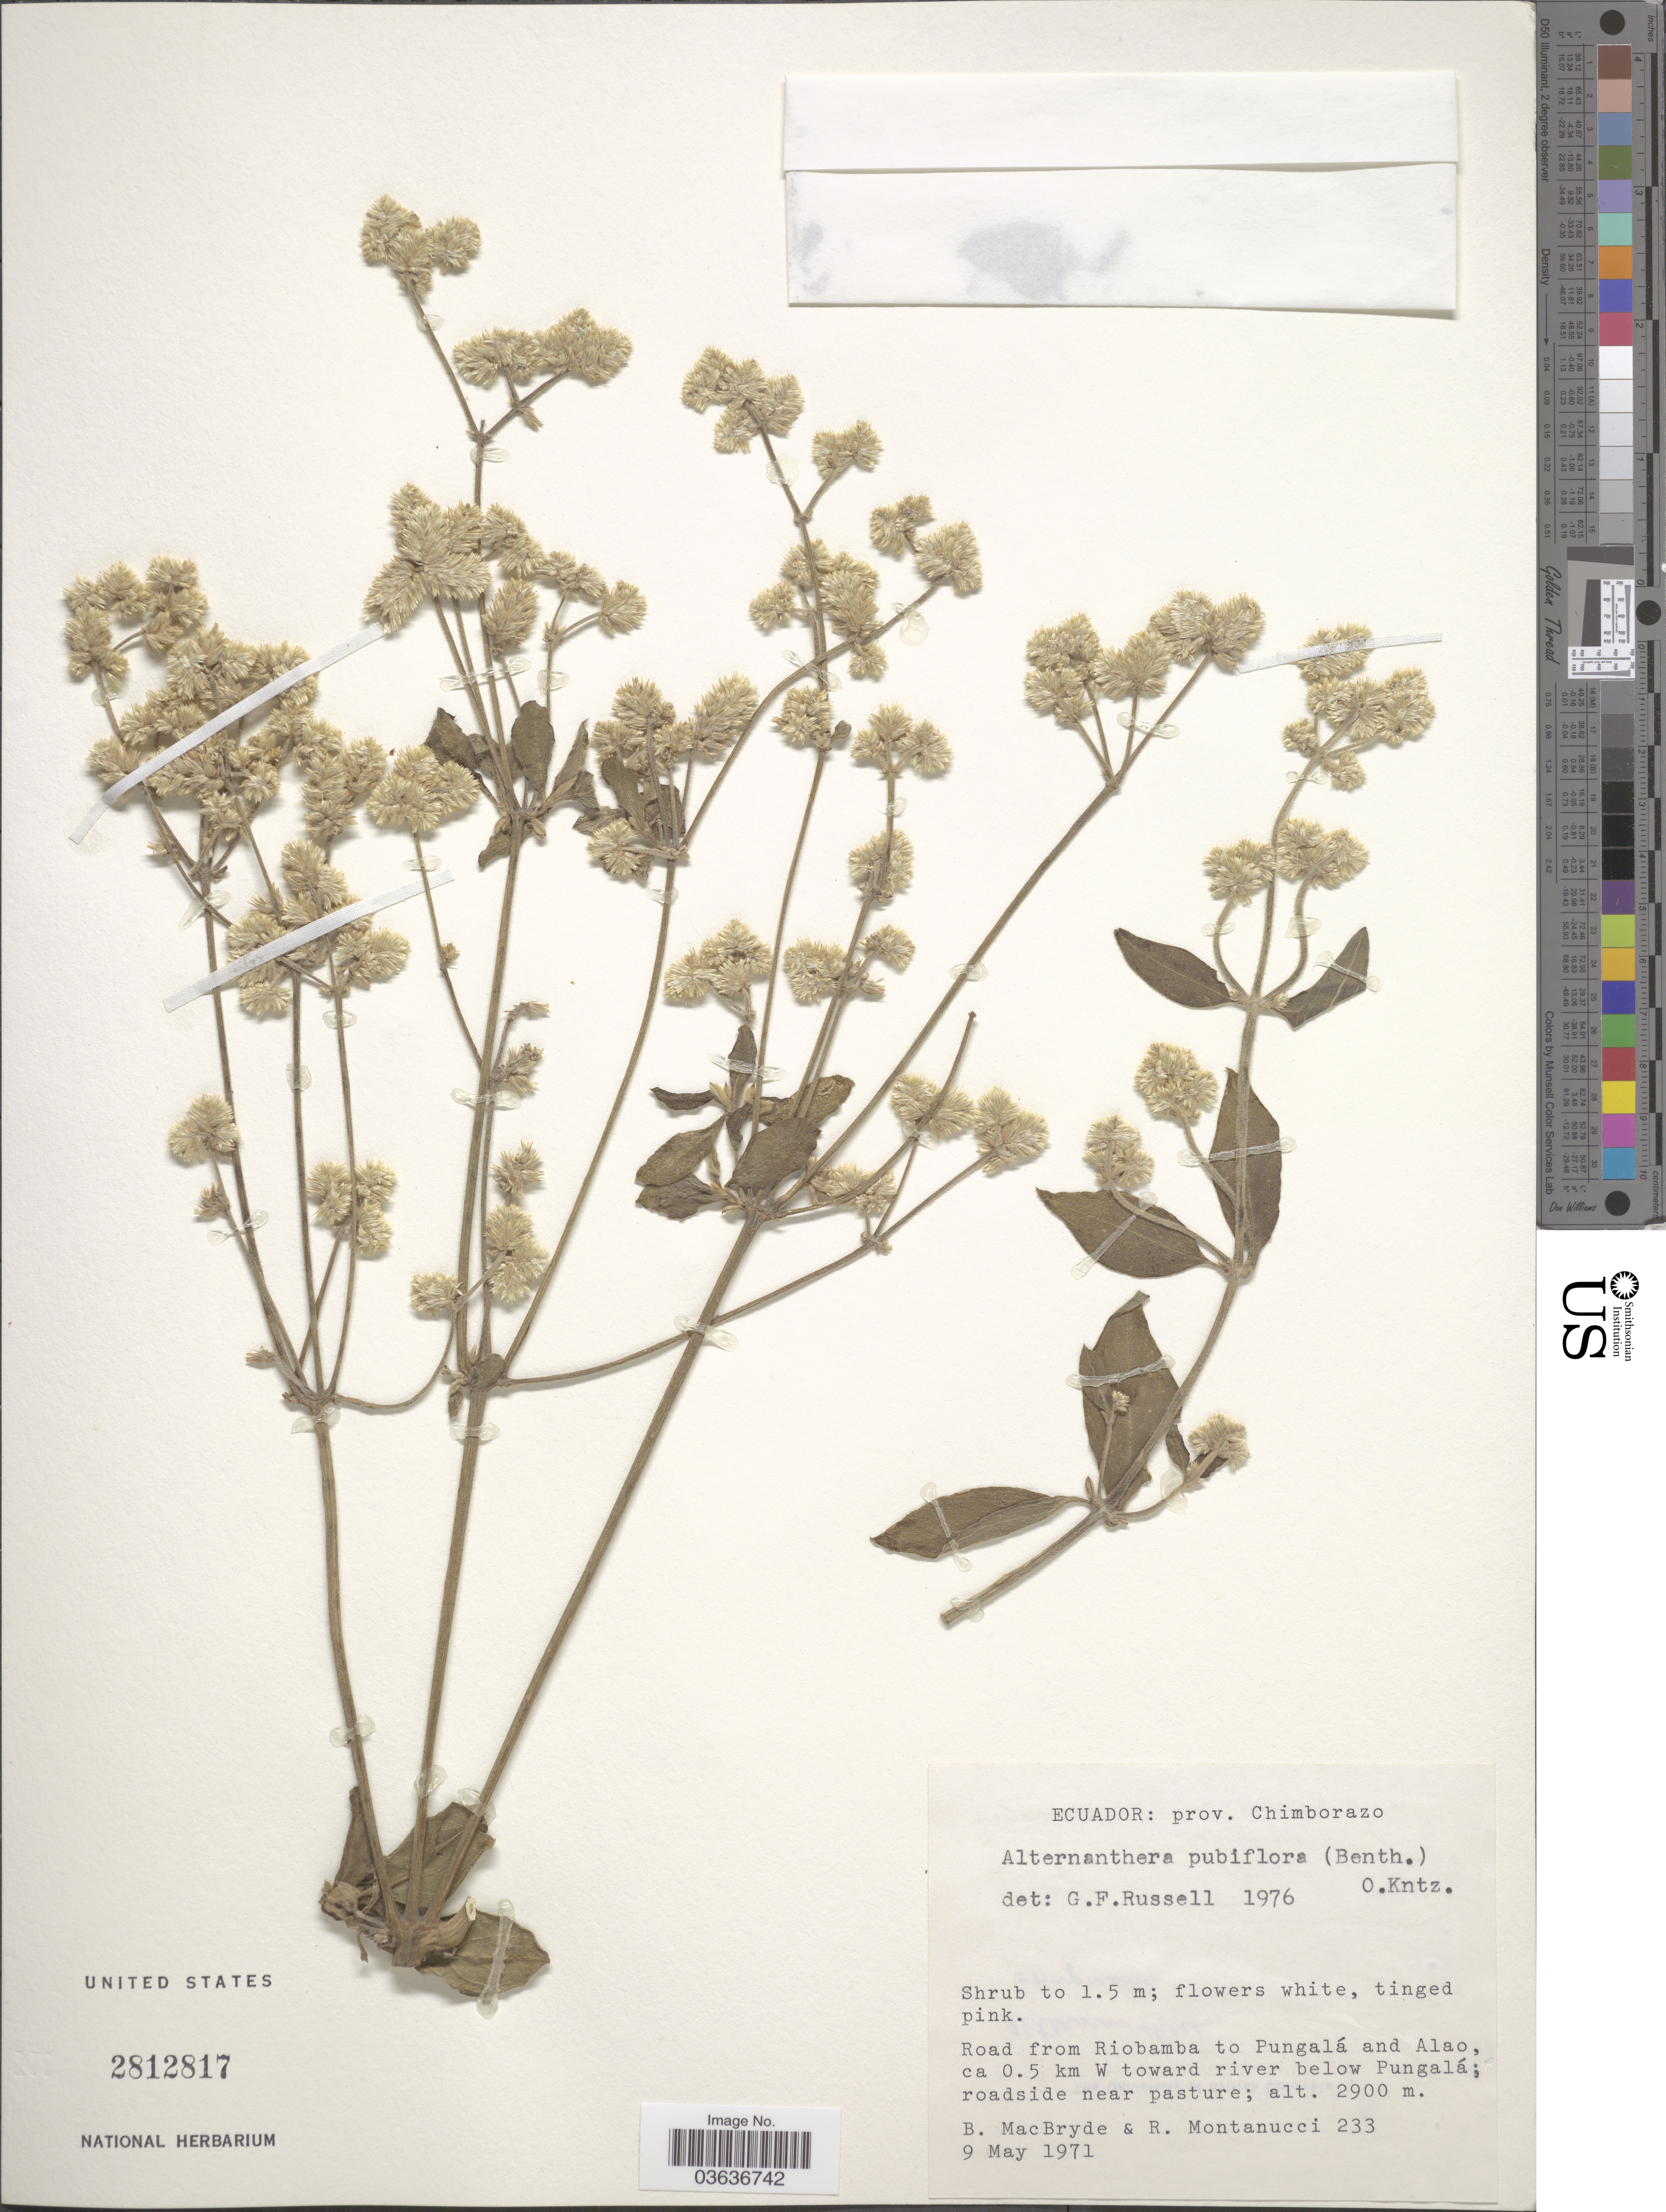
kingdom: Plantae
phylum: Tracheophyta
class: Magnoliopsida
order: Caryophyllales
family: Amaranthaceae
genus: Alternanthera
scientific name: Alternanthera pubiflora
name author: (Benth.) Kuntze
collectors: B. MacBryde & R. Montanucci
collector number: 233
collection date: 1971-05-09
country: Ecuador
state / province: Chimborazo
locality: Road from Riobamba to Pungalá and Alao, ca 0.5 km W toward river below Pungalá.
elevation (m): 2900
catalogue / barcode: US 2812817